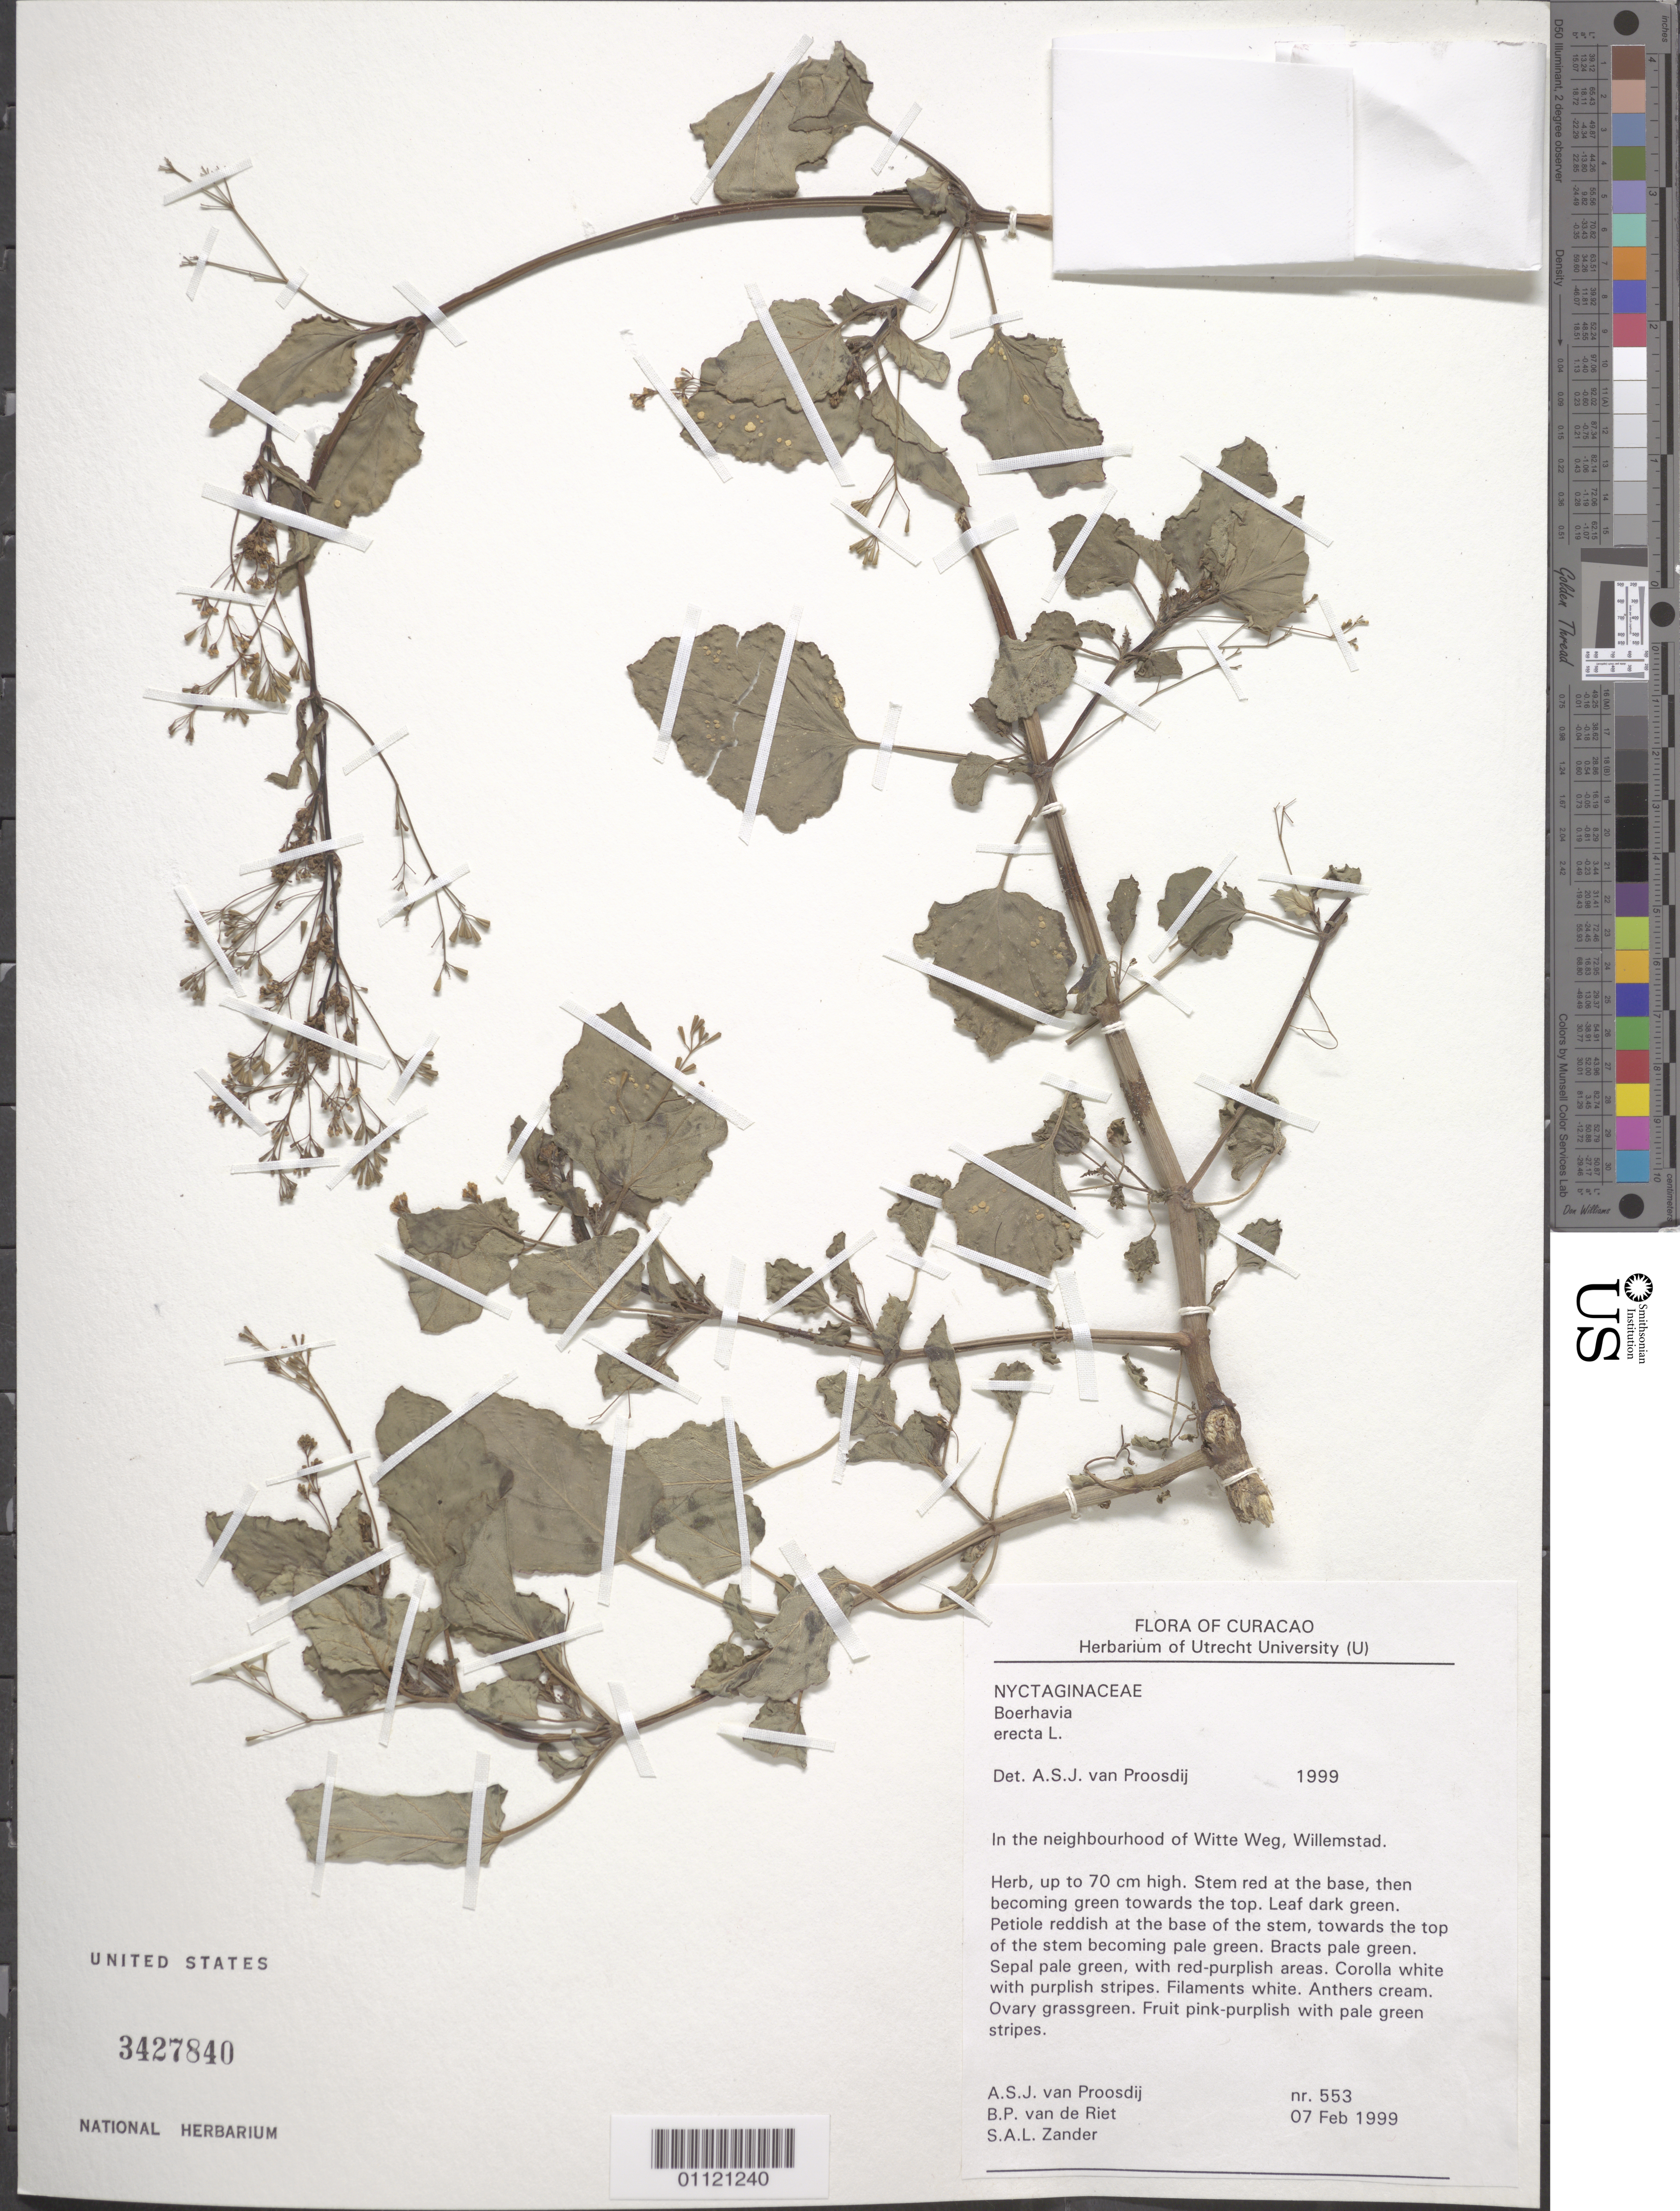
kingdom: Plantae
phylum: Tracheophyta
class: Magnoliopsida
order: Caryophyllales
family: Nyctaginaceae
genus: Boerhavia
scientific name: Boerhavia coccinea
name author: Mill.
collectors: A. Proosdij, B. Riet & S. Zander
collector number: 553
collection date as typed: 07 Feb 1999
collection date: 1999-02-07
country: Curaçao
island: Curaçao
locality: In the neighbourhood of Witte Weg, willemstad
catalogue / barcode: US 3427840